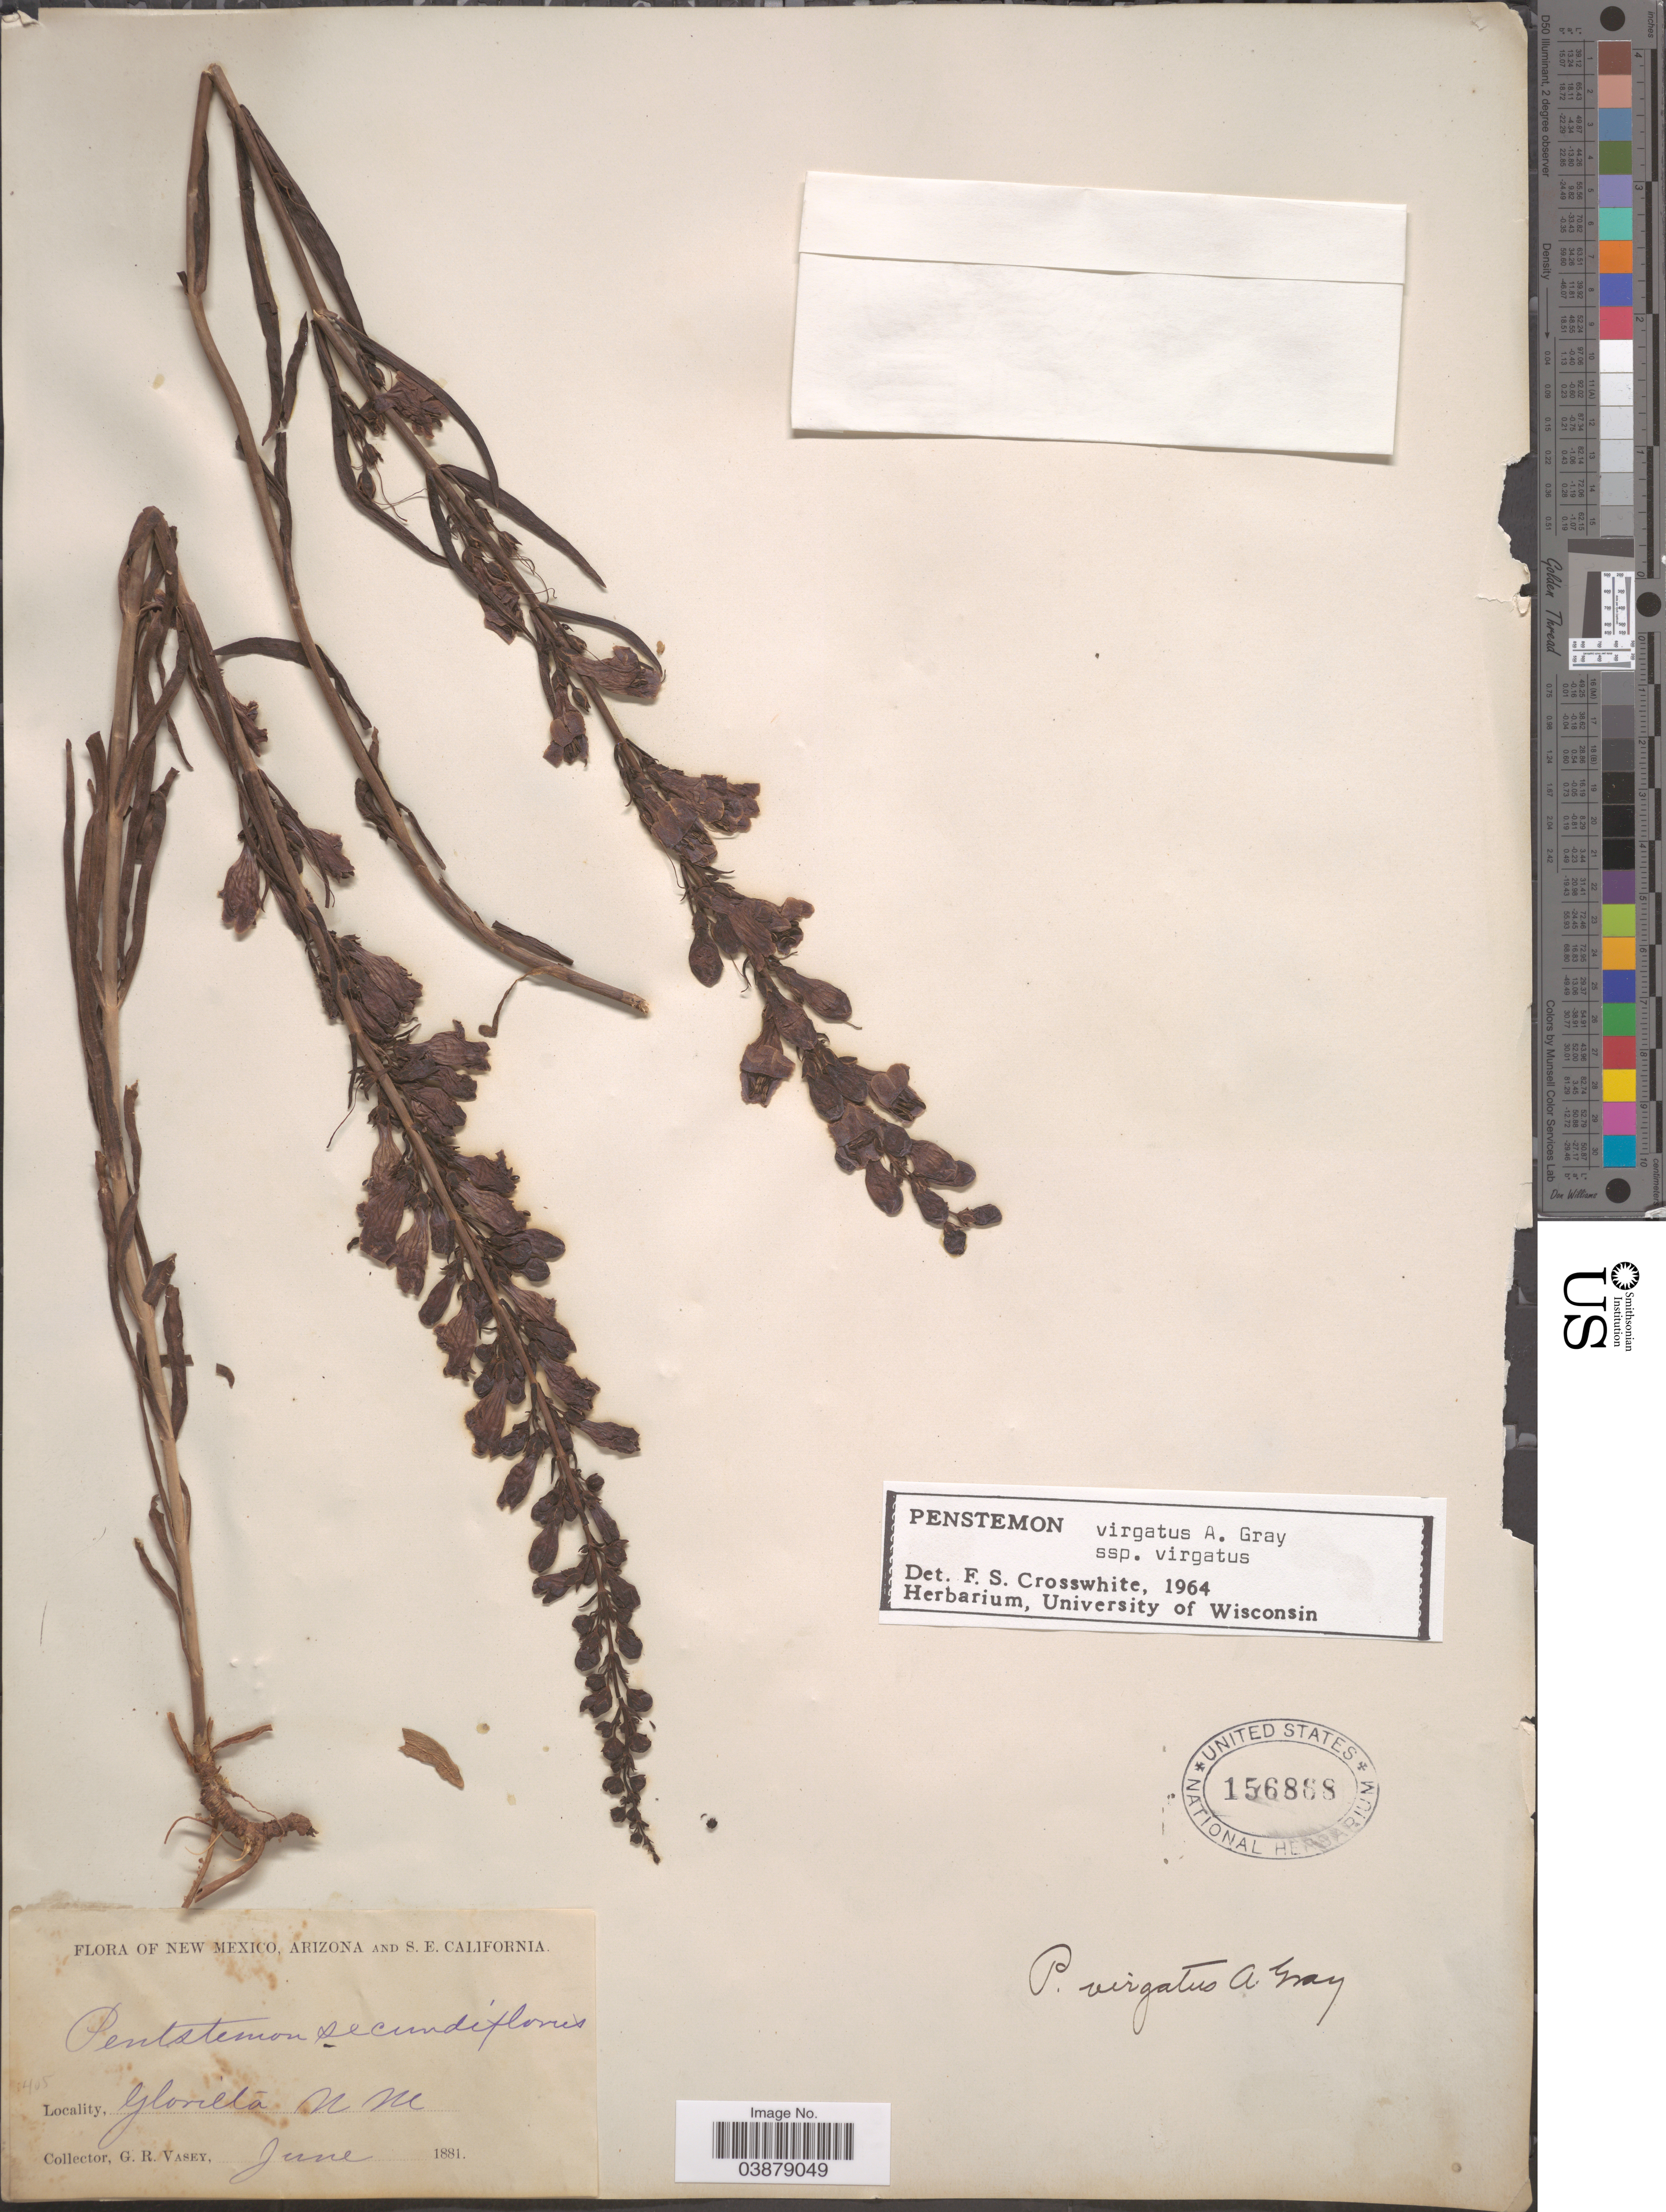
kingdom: Plantae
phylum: Tracheophyta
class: Magnoliopsida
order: Lamiales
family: Plantaginaceae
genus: Penstemon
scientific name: Penstemon virgatus subsp. virgatus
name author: A. Gray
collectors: G. R. Vasey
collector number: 405?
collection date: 1881-06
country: United States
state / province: New Mexico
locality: Glorieta.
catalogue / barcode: US 156868